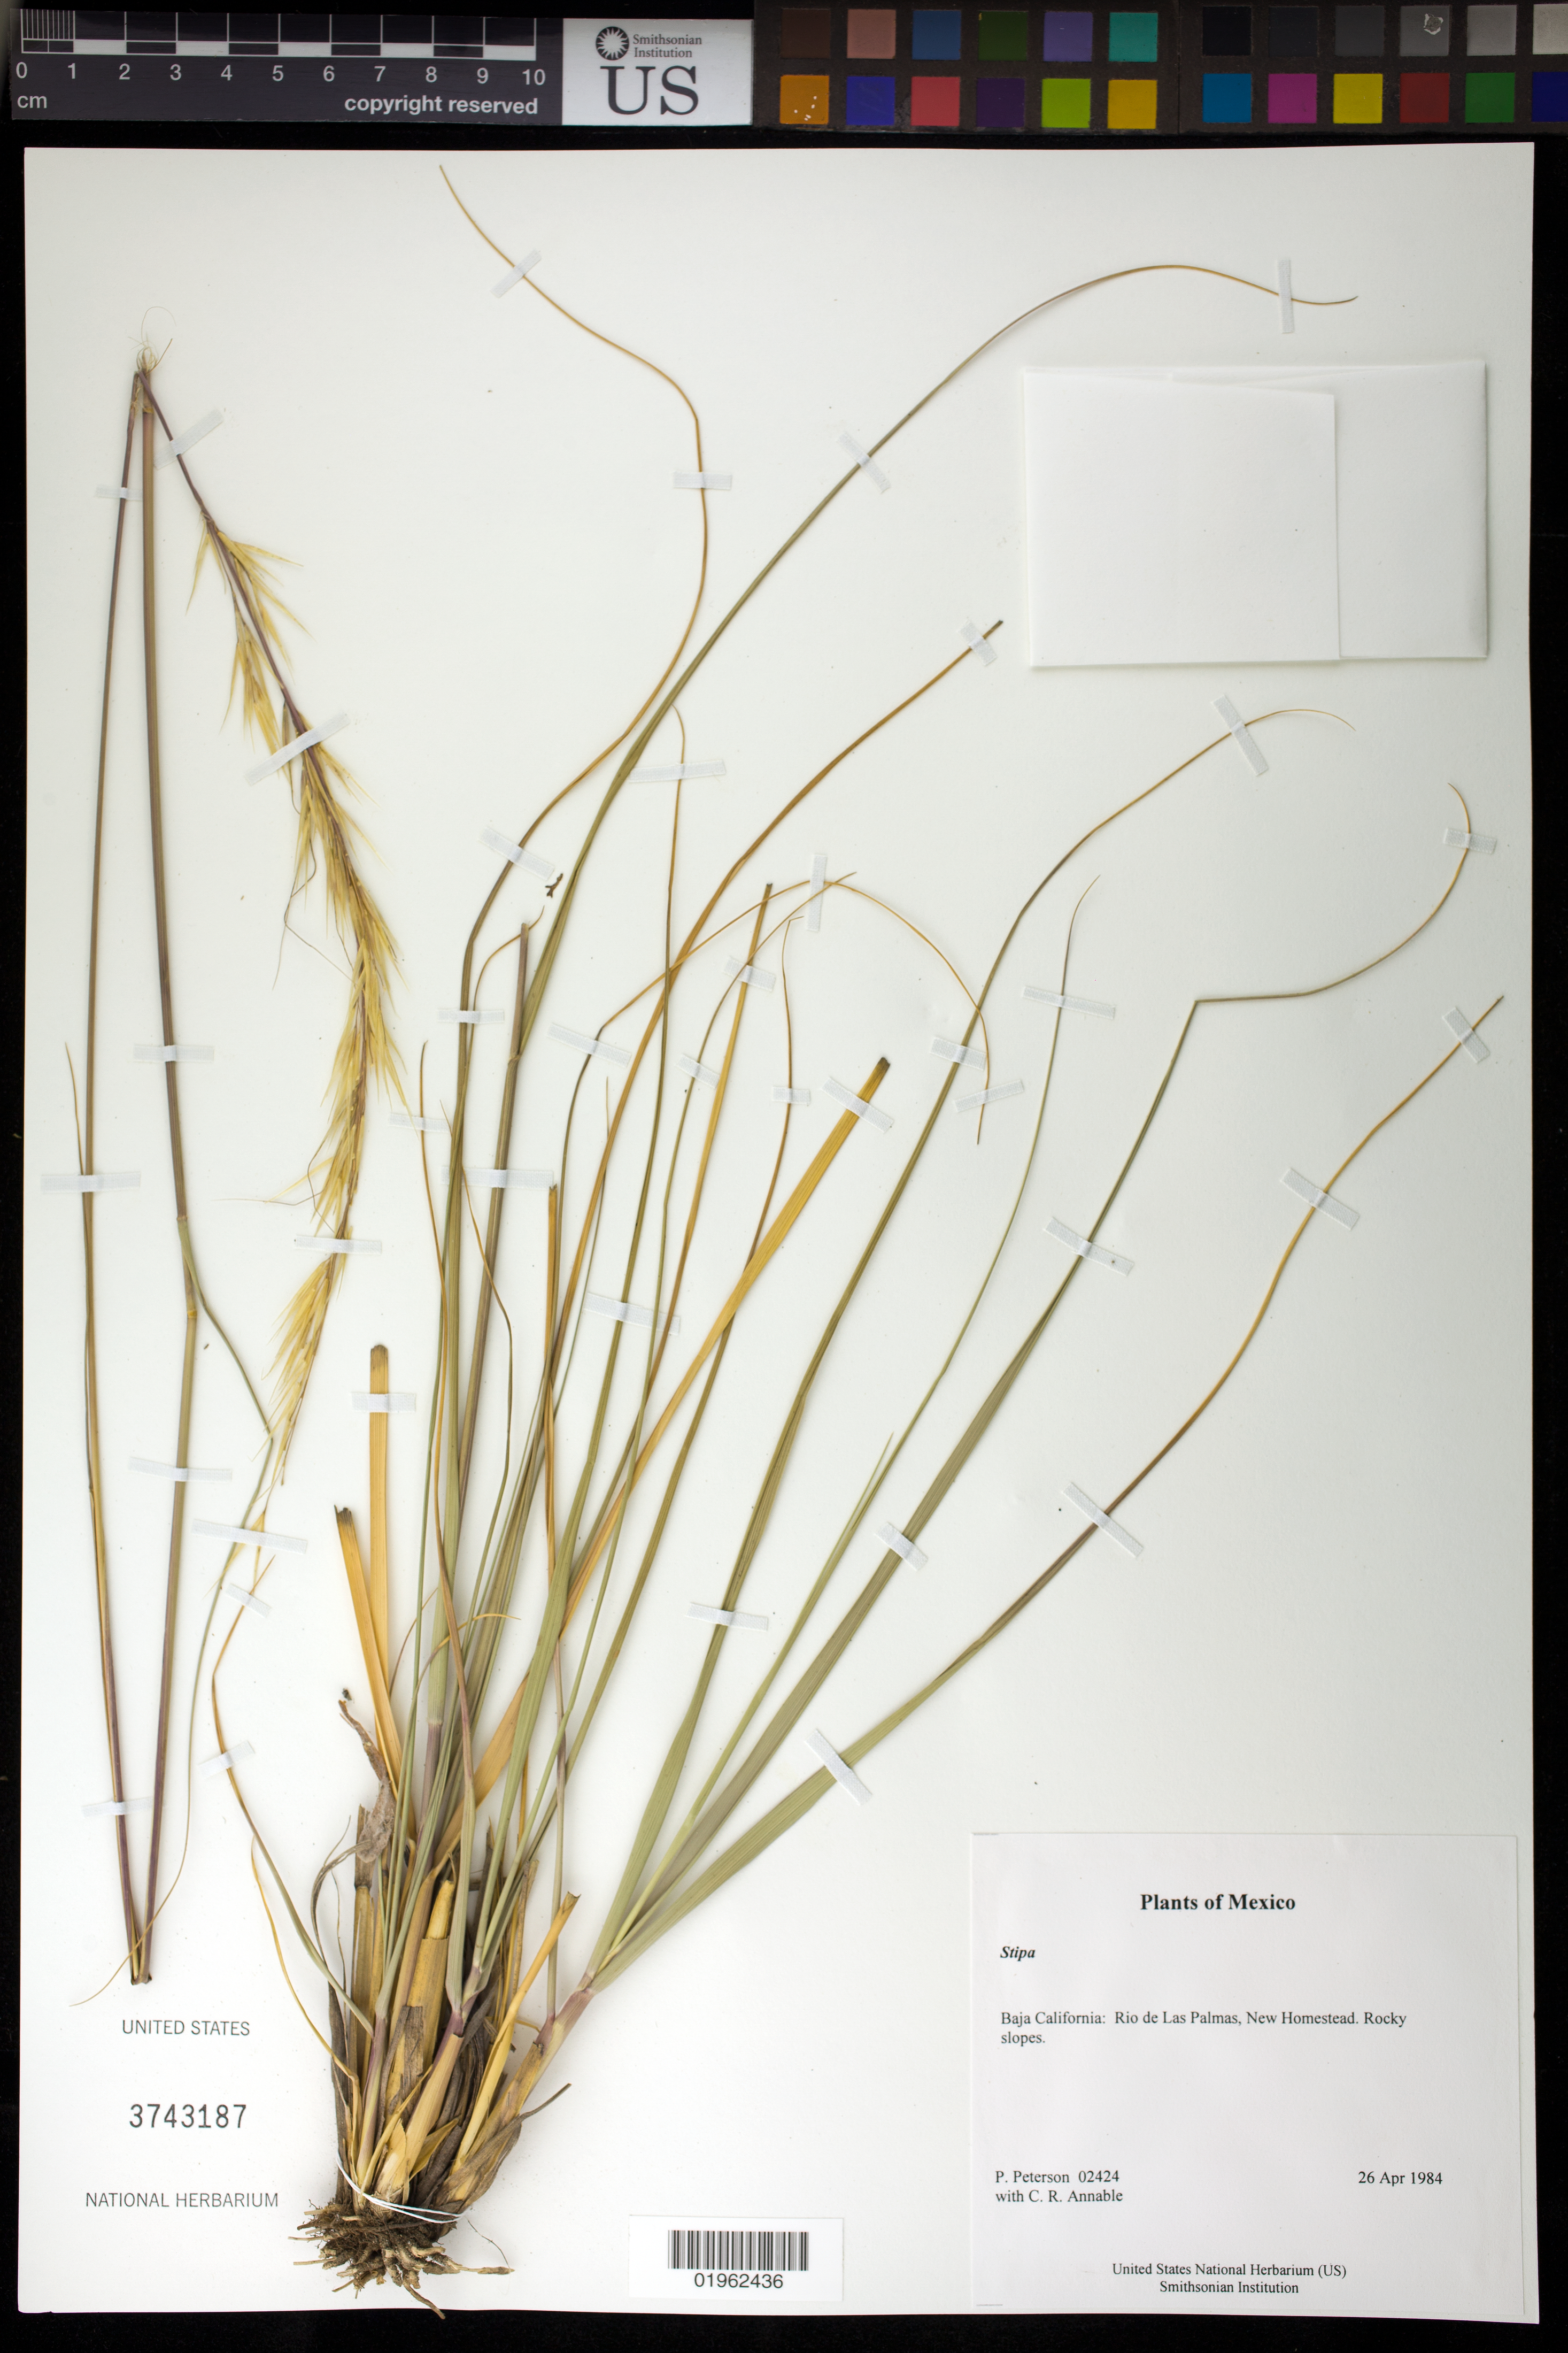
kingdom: Plantae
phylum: Tracheophyta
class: Liliopsida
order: Poales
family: Poaceae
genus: Eriocoma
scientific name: Eriocoma coronata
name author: (Thurb.) Romasch.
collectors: P. M. Peterson & C. R. Annable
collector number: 02424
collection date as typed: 26 Apr 1984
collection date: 1984-04-26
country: Mexico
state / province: Baja California Norte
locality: Rio de Las Palmas, New Homestead.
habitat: Rocky slopes.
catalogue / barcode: US 3743187